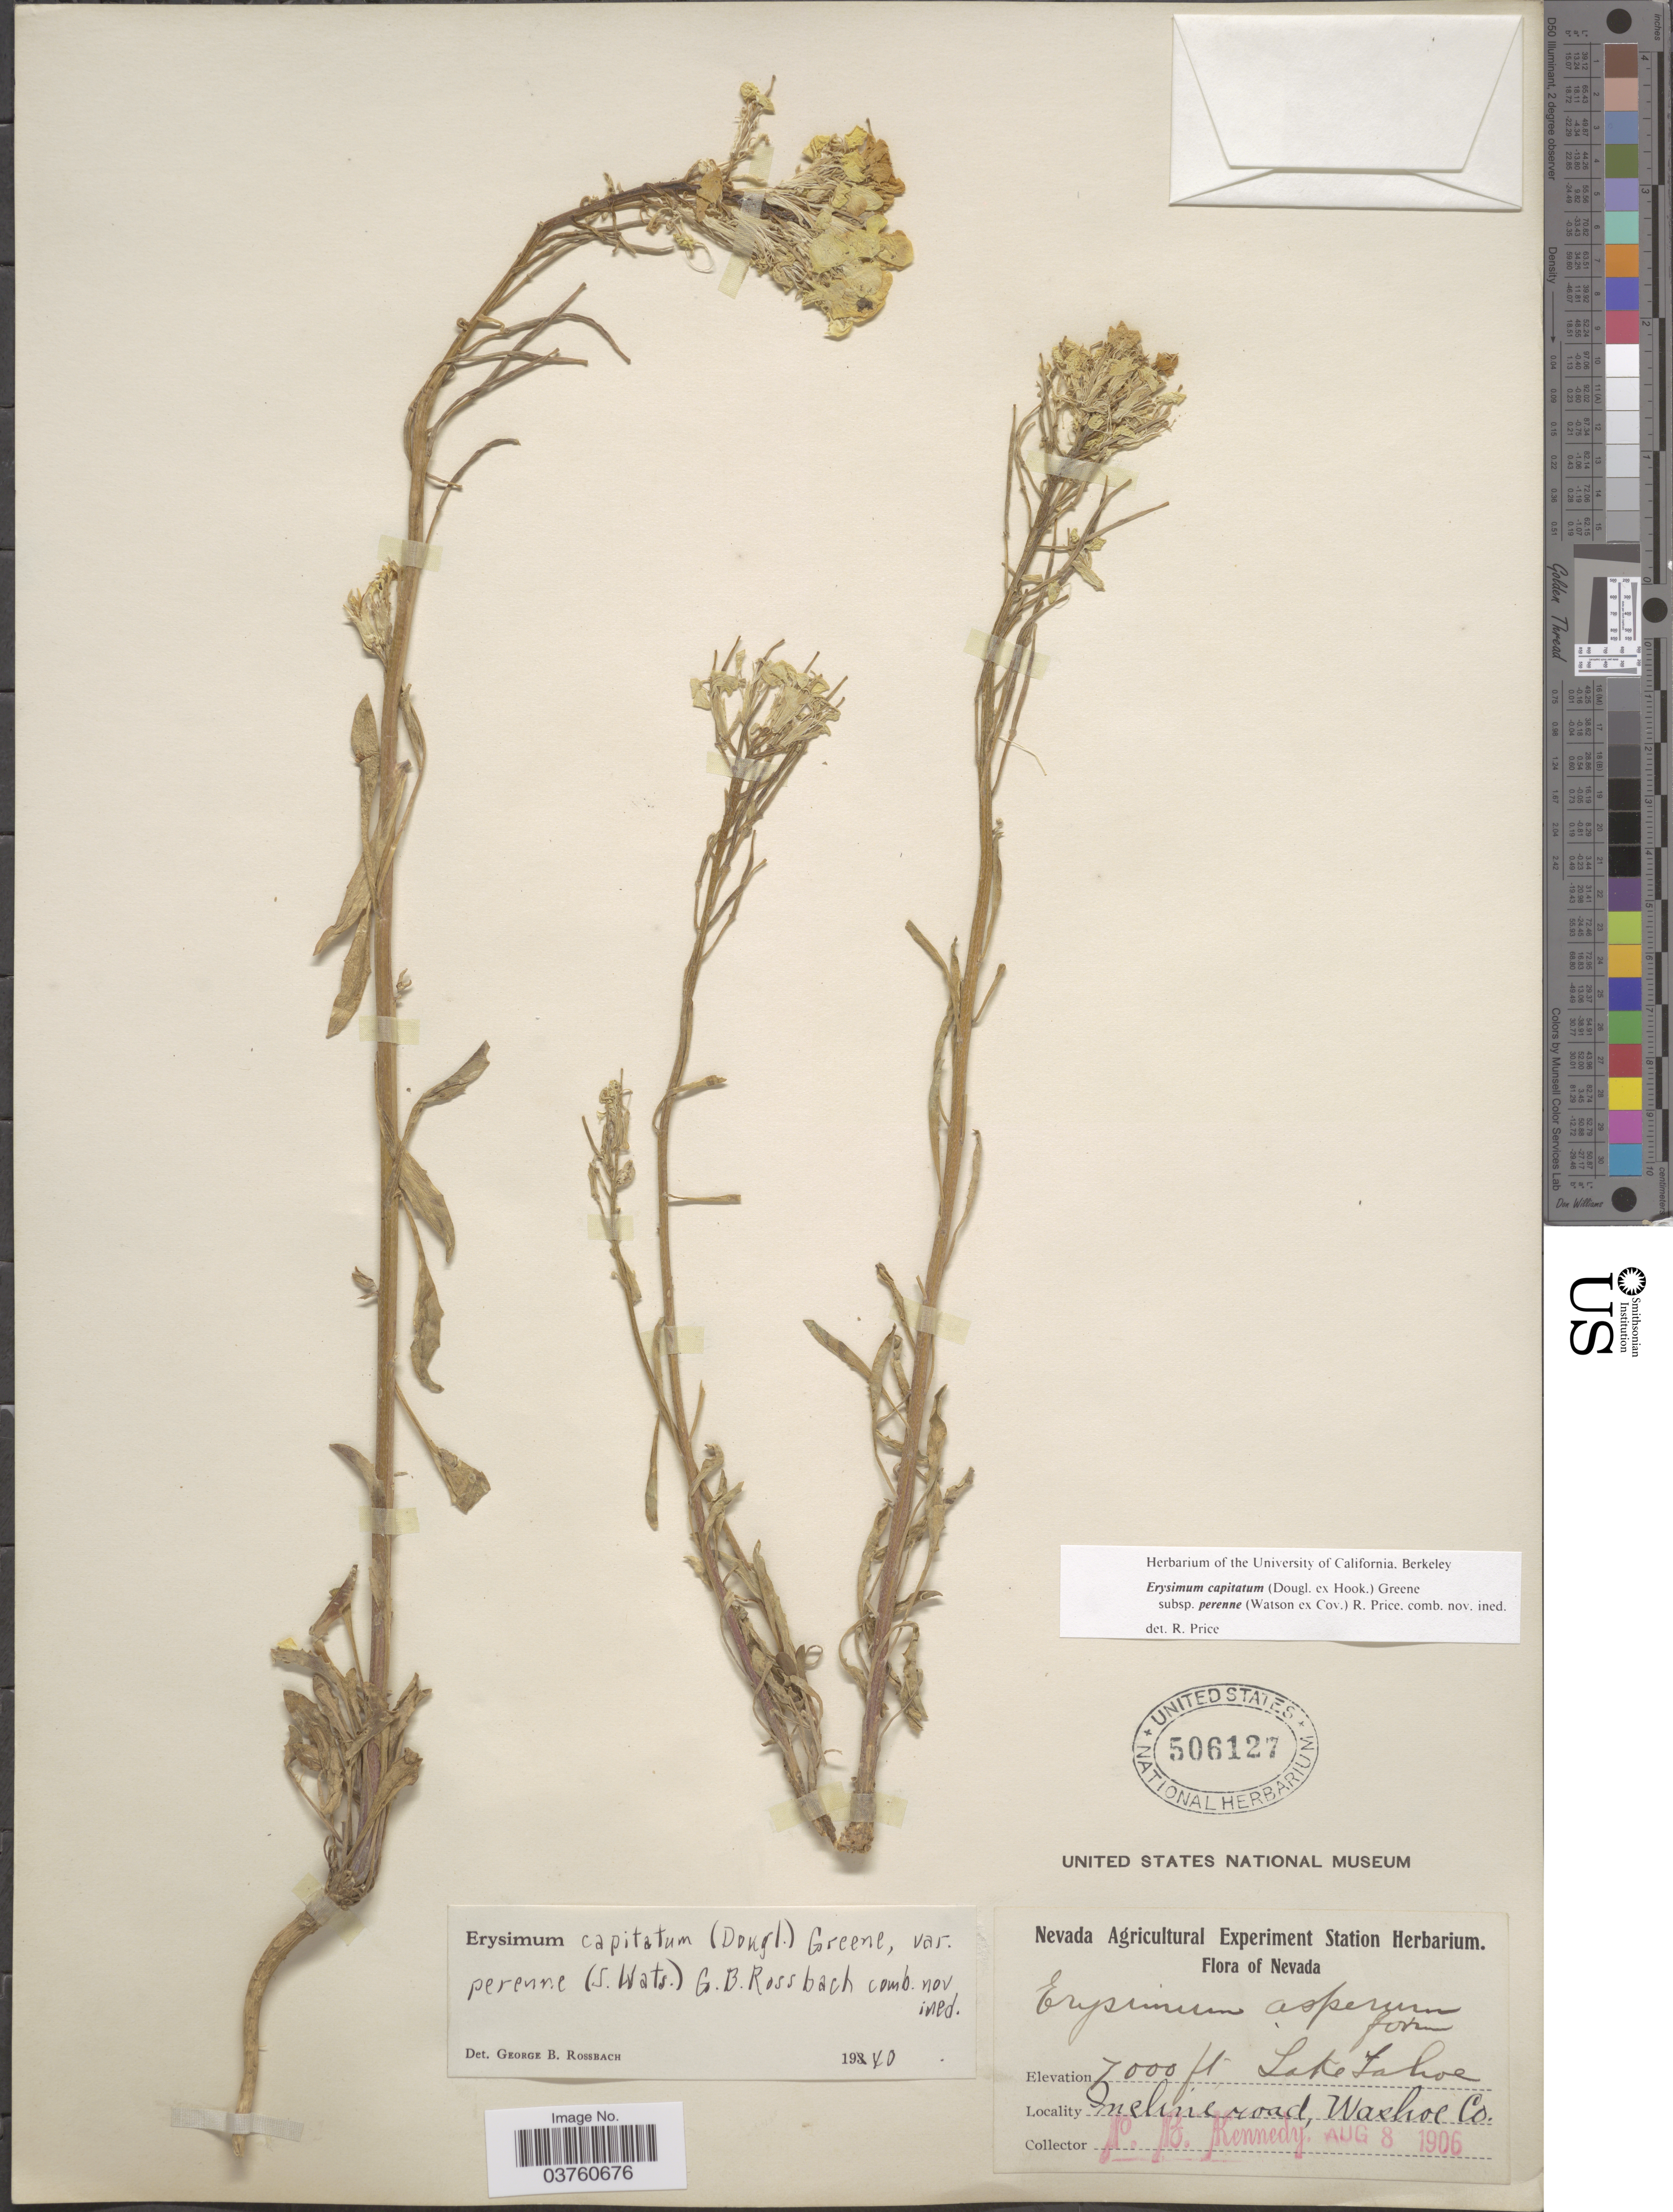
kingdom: Plantae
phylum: Tracheophyta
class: Magnoliopsida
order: Brassicales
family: Brassicaceae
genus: Erysimum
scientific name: Erysimum capitatum var. perenne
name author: (S. Watson ex Coville) R.J. Davis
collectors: P. B. Kennedy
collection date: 1906-08-08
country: United States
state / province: Nevada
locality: Lake Tahoe. Incline road, Washoe Co.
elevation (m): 2134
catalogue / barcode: US 506127